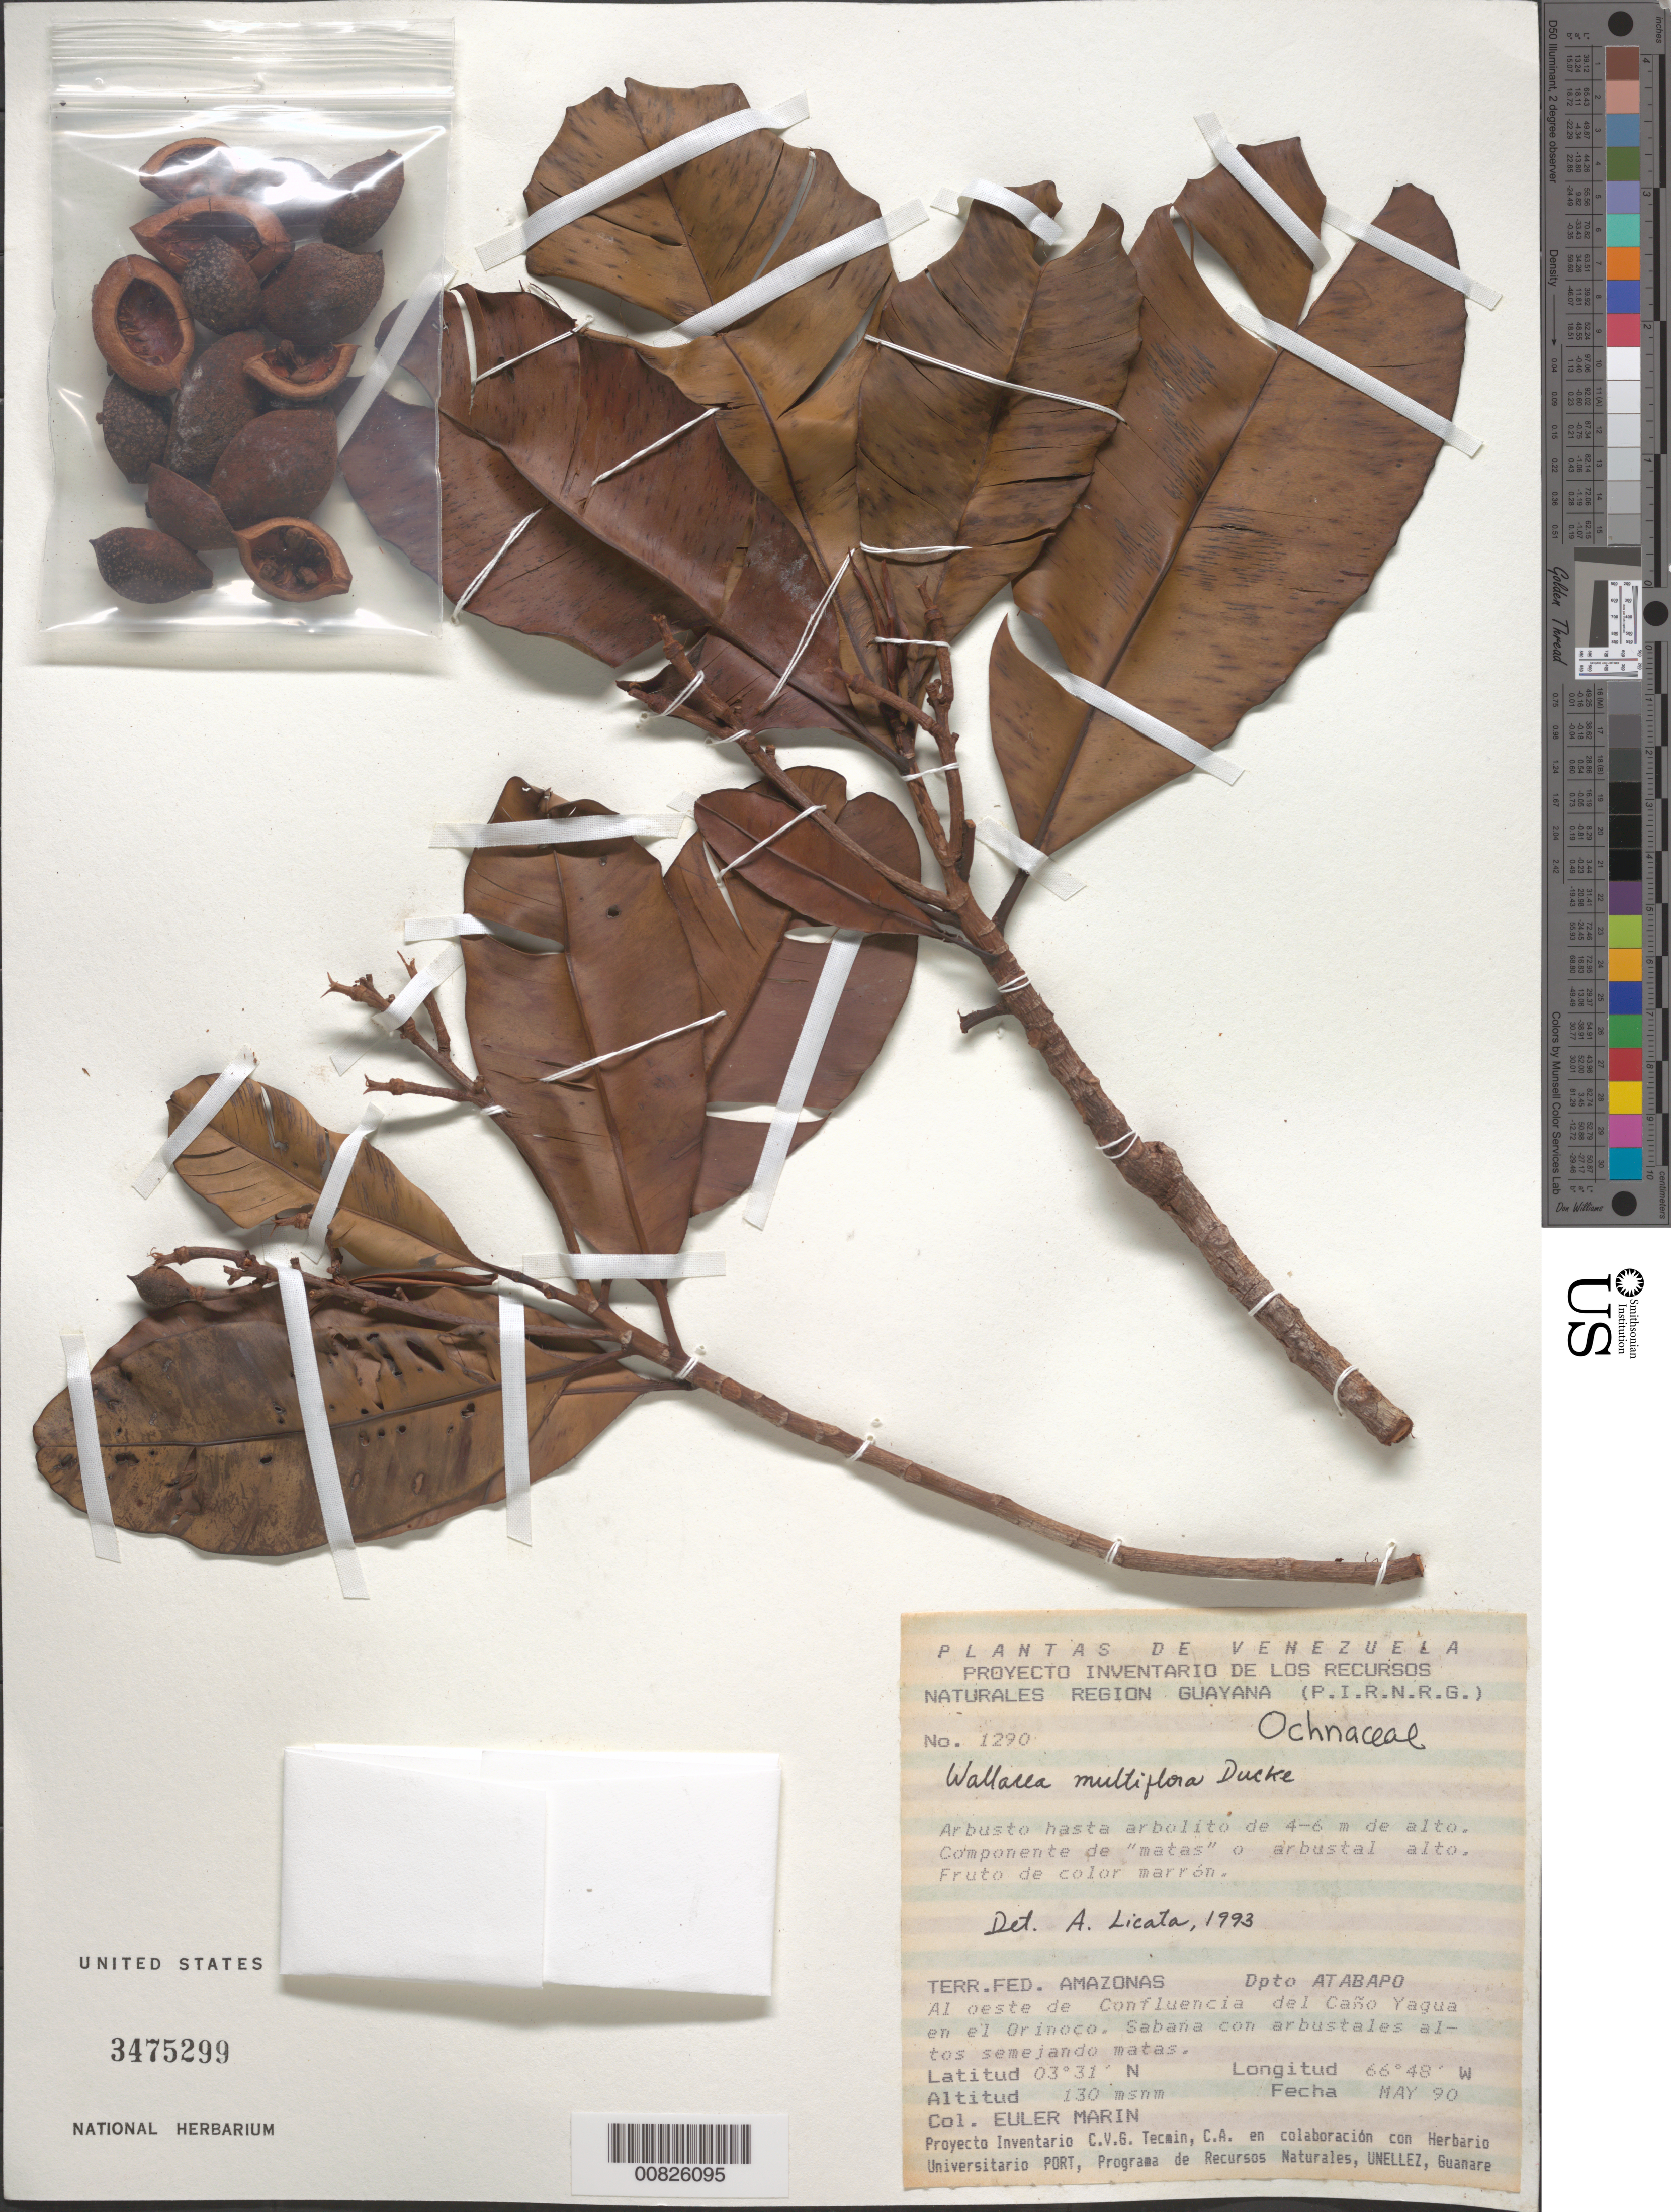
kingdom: Plantae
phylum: Tracheophyta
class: Magnoliopsida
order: Malpighiales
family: Ochnaceae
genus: Wallacea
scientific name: Wallacea multiflora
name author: Ducke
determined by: Licata, A., (PORT), Univ. Nac. Exp. de los Llanos Ezequiel Zamora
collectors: E. Marin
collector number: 1290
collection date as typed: May-90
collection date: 1990-05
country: Venezuela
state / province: Amazonas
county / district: Atabapo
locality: Caño Yagua en el Orinoco, oeste de confluencia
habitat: Sabana con arbustales altos semejando matas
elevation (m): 130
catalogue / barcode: US 3475299